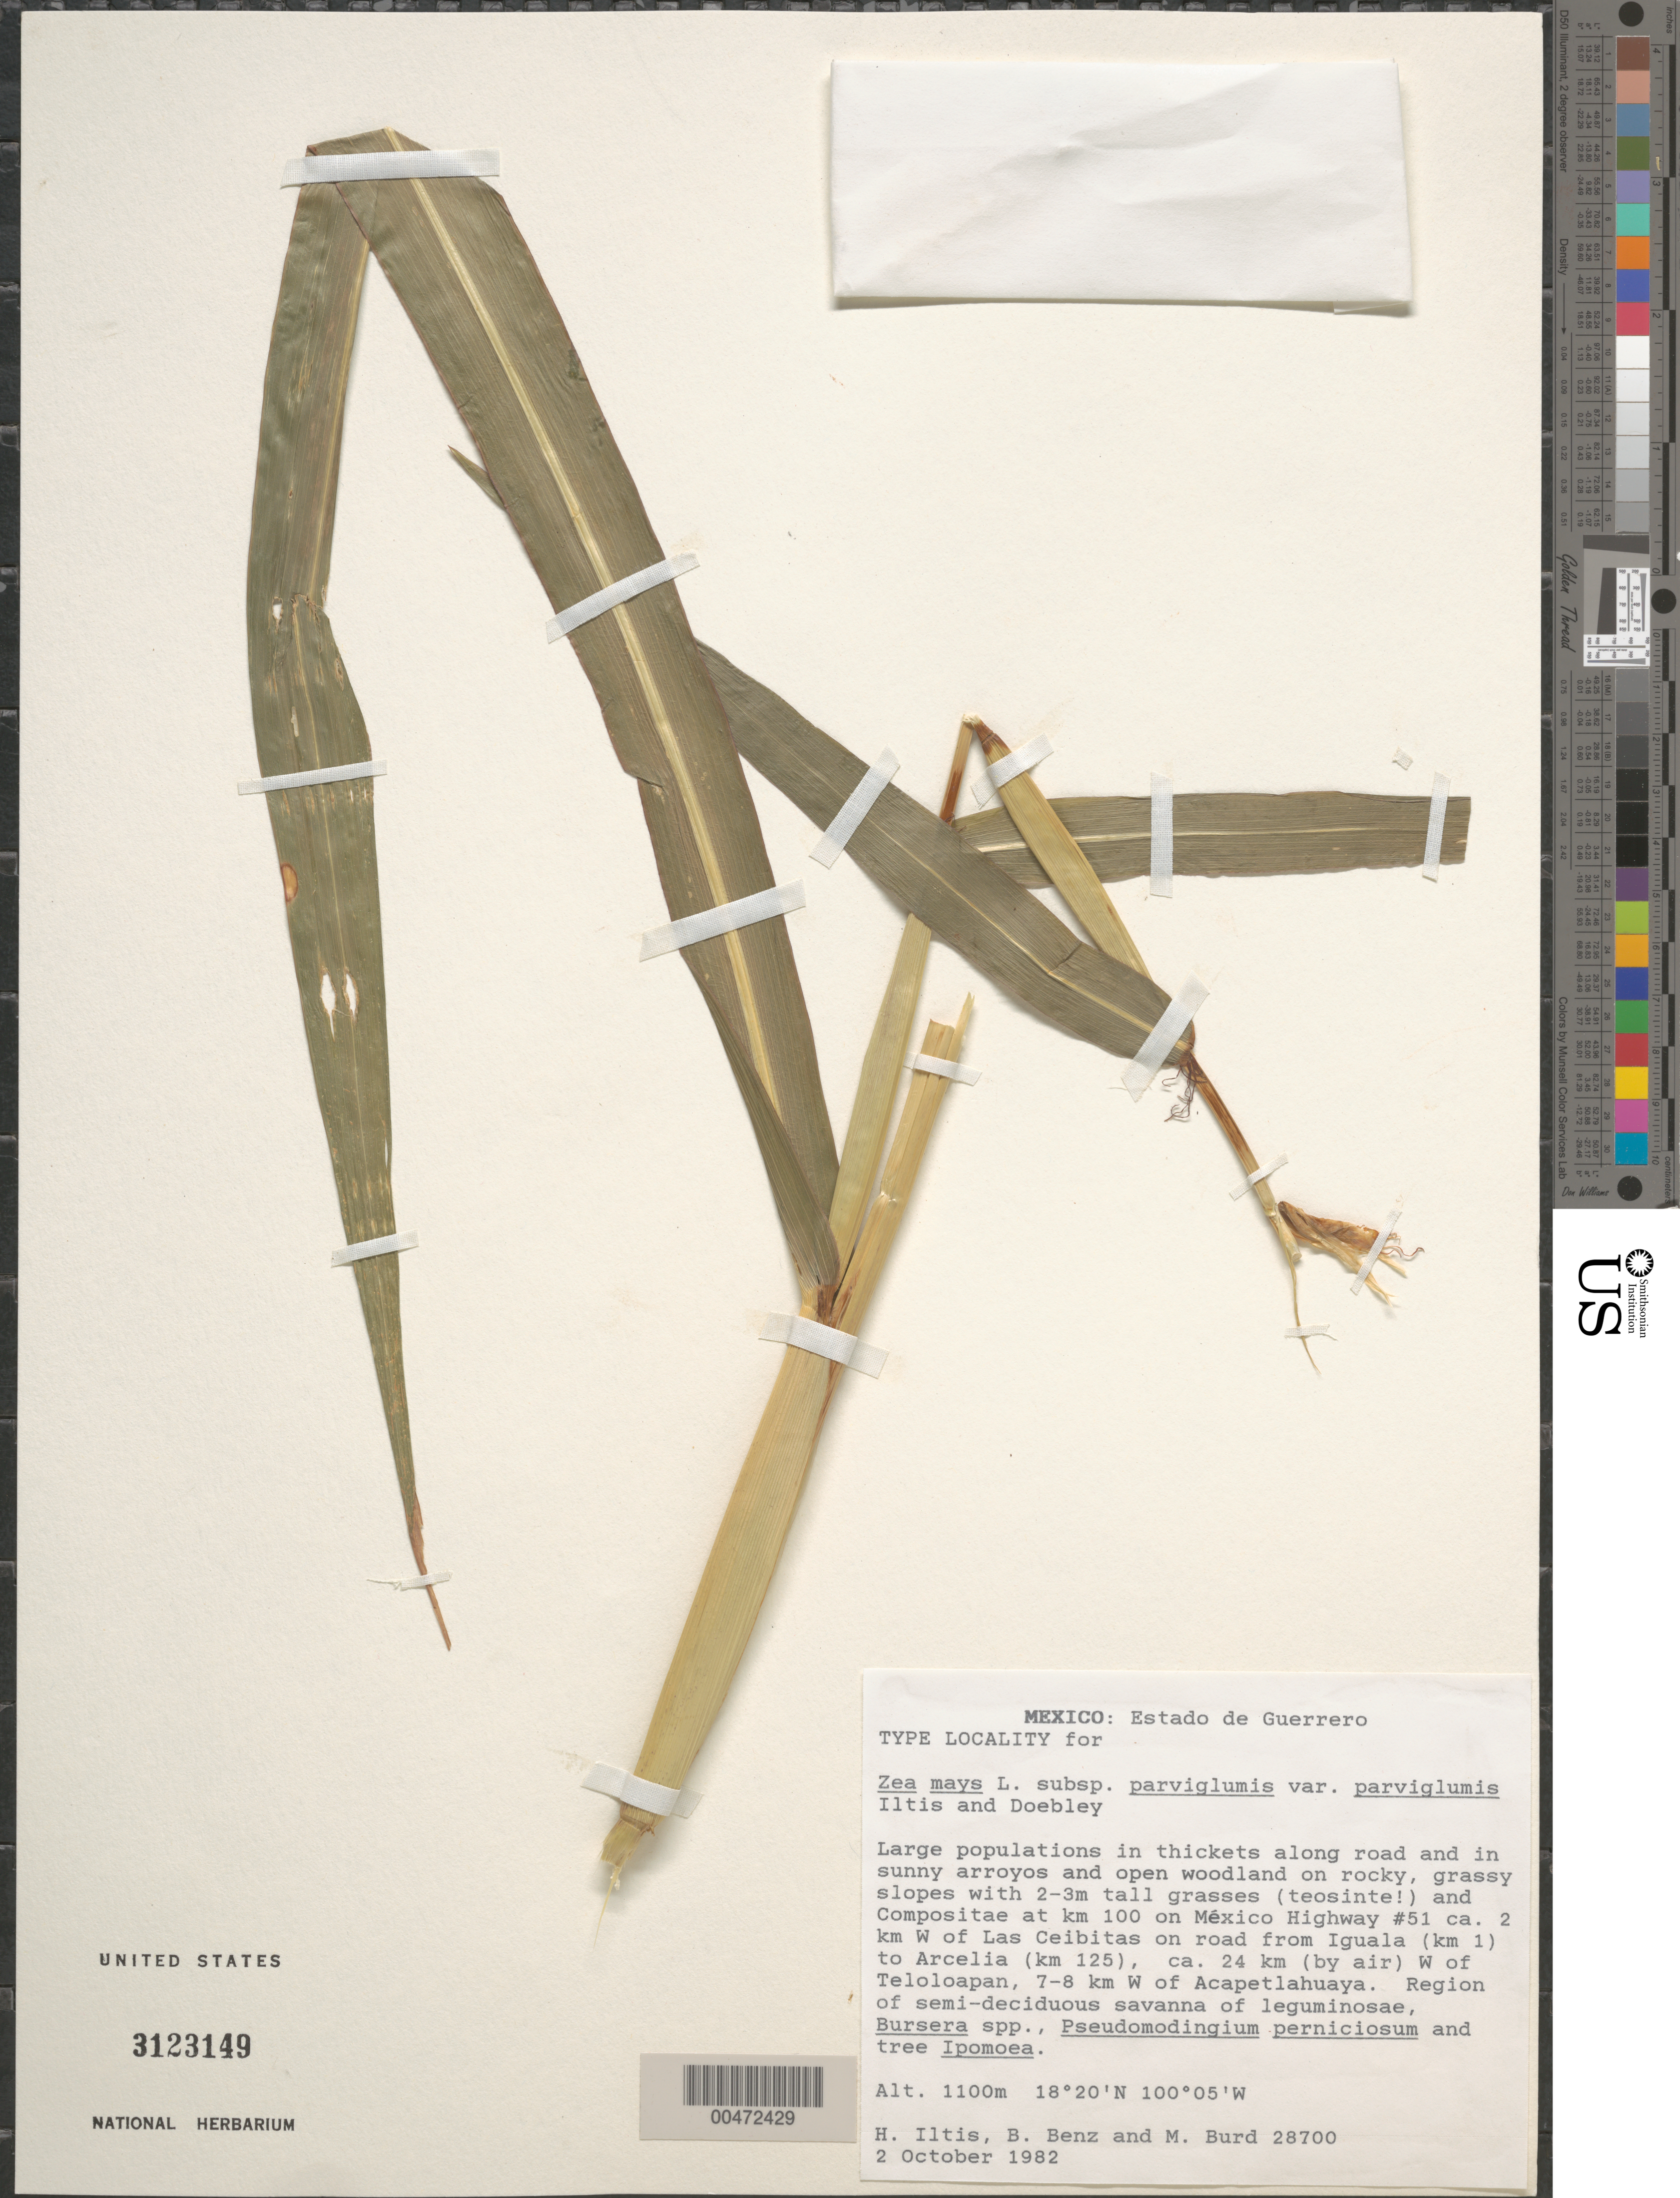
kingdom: Plantae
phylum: Tracheophyta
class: Liliopsida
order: Poales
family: Poaceae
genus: Zea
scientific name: Zea mays subsp. parviglumis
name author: Iltis & Doebley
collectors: H. H. Iltis, B. Benz & M. Burd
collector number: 28700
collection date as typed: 2 Oct 1982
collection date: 1982-10-02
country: Mexico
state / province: Guerrero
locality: At Km 100 on MC Hwy 51 2 km W of Las Ceibitas on rd from Iguala (km 1) to Arcelia (km 125), 24 km W of Teloloapan, 7-8 km W o...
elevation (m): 1100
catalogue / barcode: US 3123149